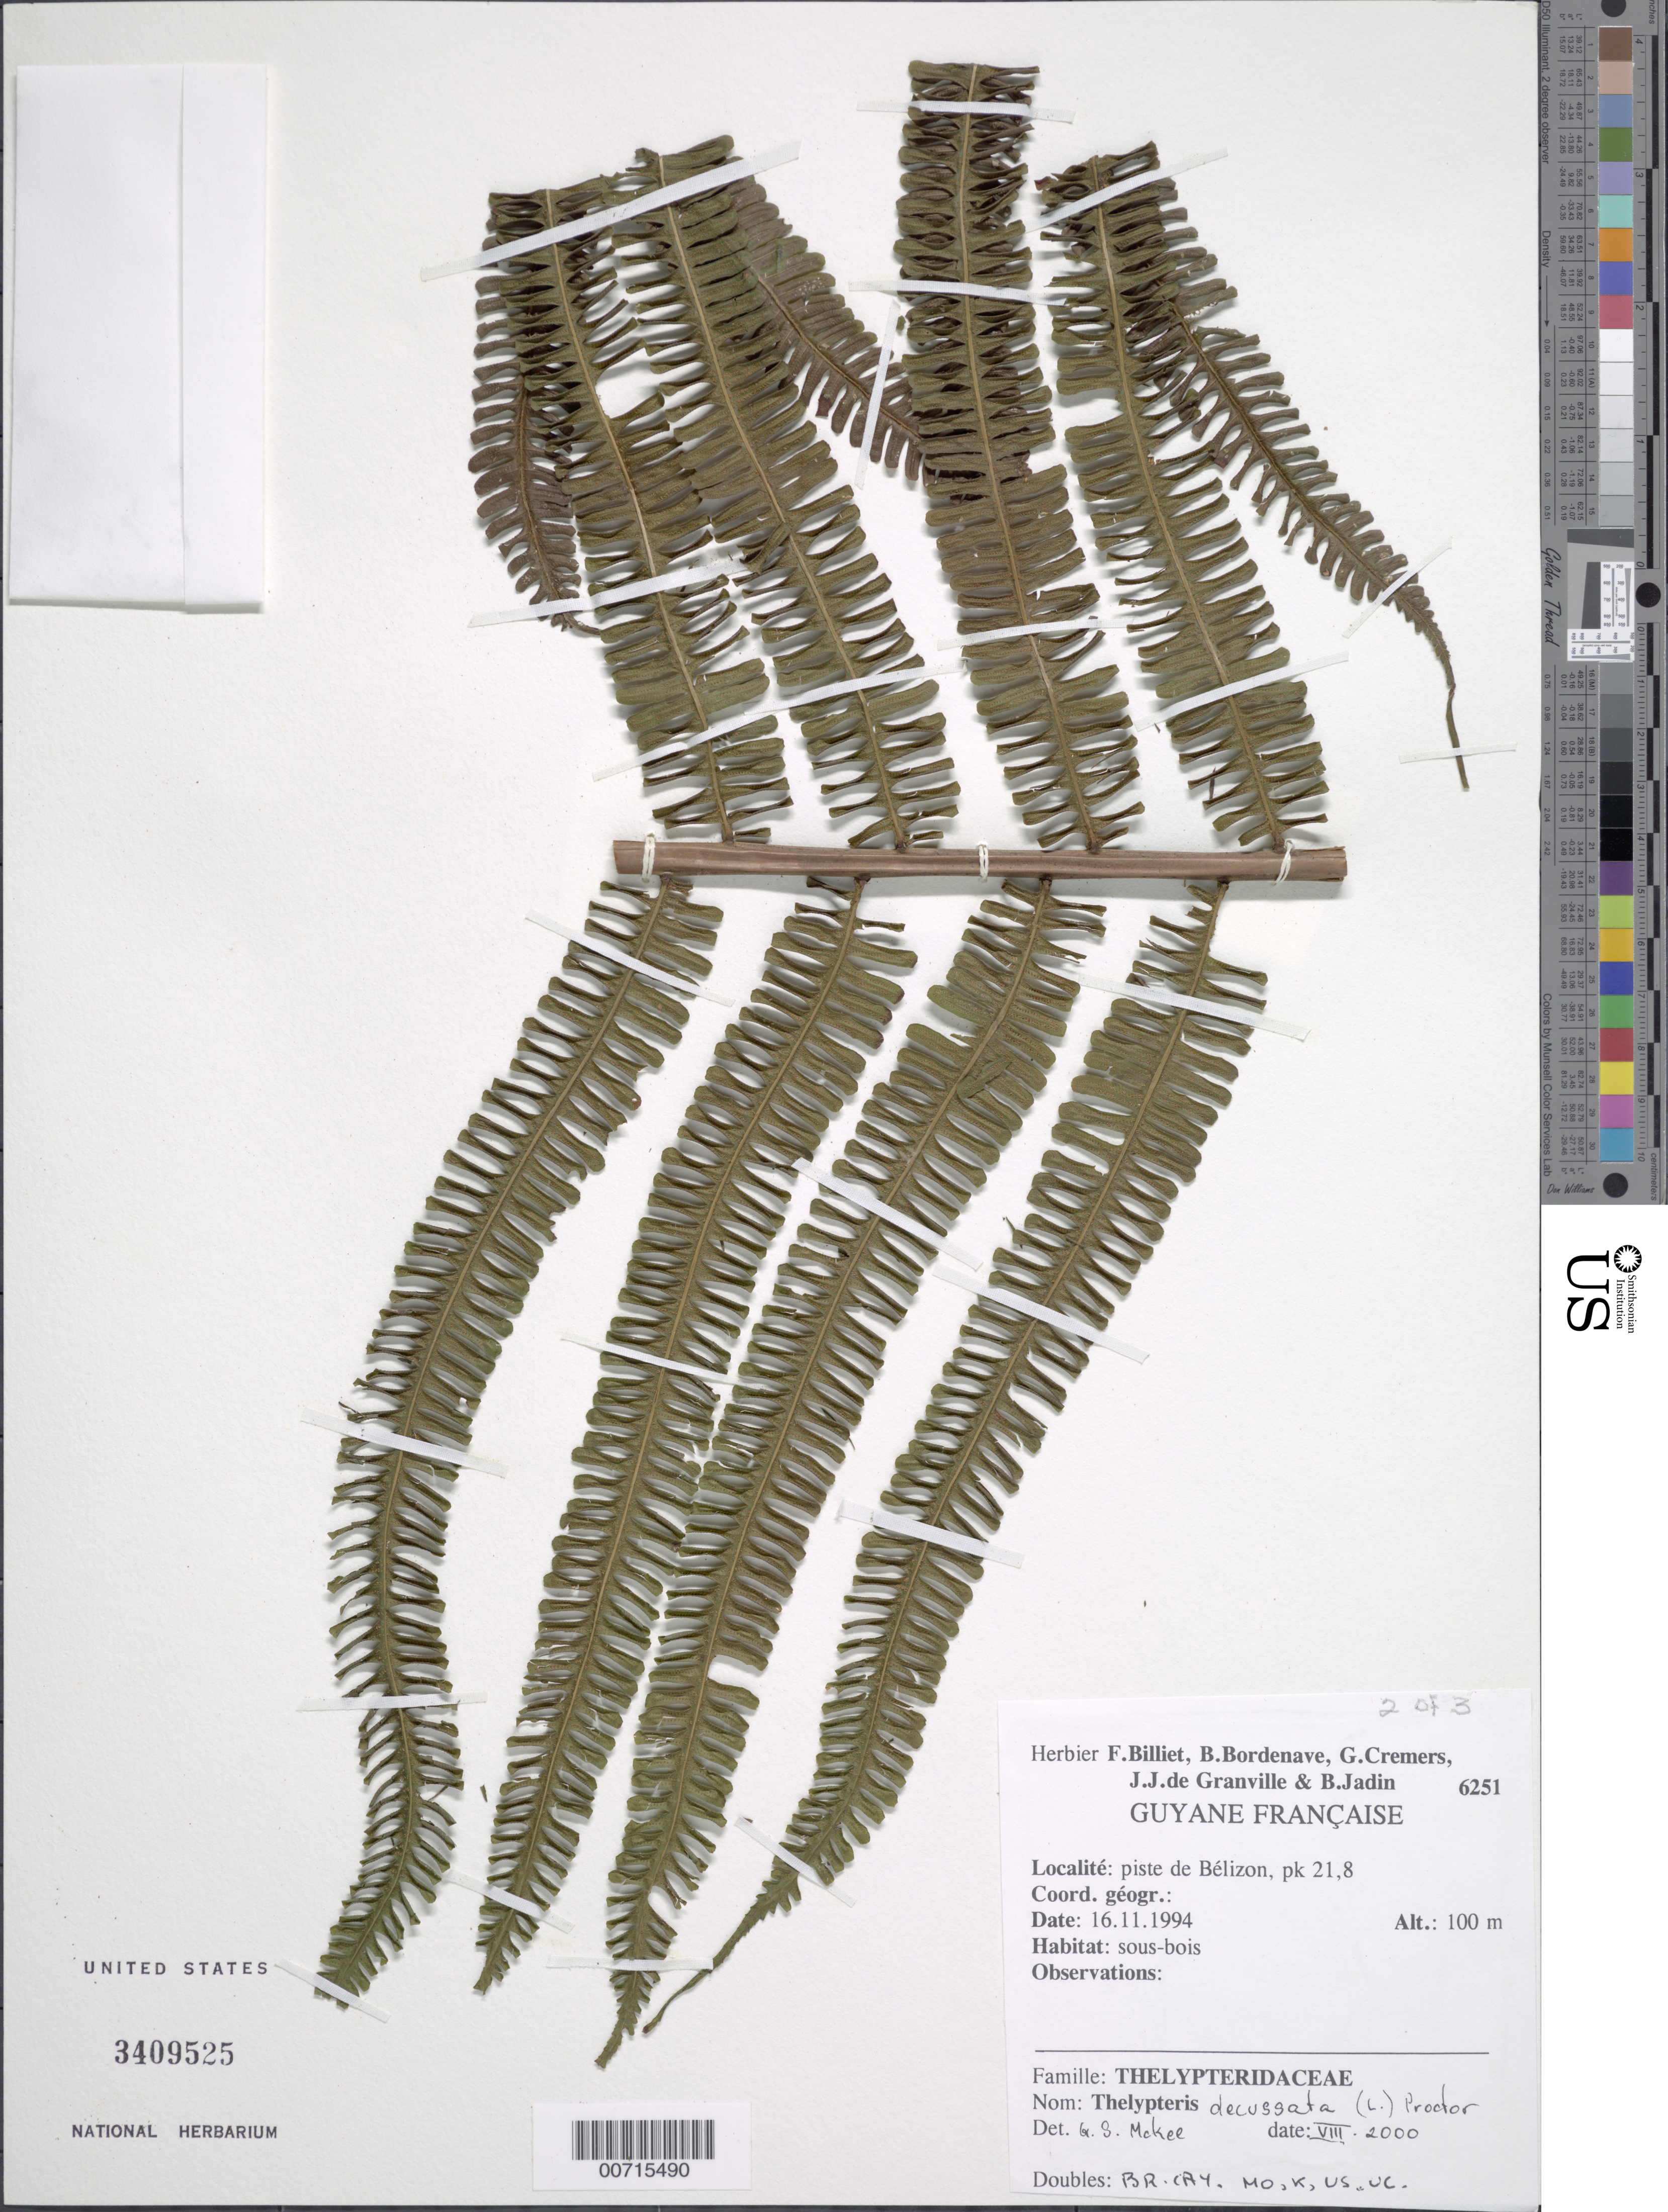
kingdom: Plantae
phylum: Tracheophyta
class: Polypodiopsida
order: Polypodiales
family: Thelypteridaceae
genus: Steiropteris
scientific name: Steiropteris decussata var. decussata (L.) comb. nov., ined. 2015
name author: (L.)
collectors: J.-J. de Granville & B. Jadin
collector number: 6251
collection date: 1994-11-16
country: French Guiana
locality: Gyana Françasise, piste de Bélizon, pk 21,8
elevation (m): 100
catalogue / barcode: US 3409525